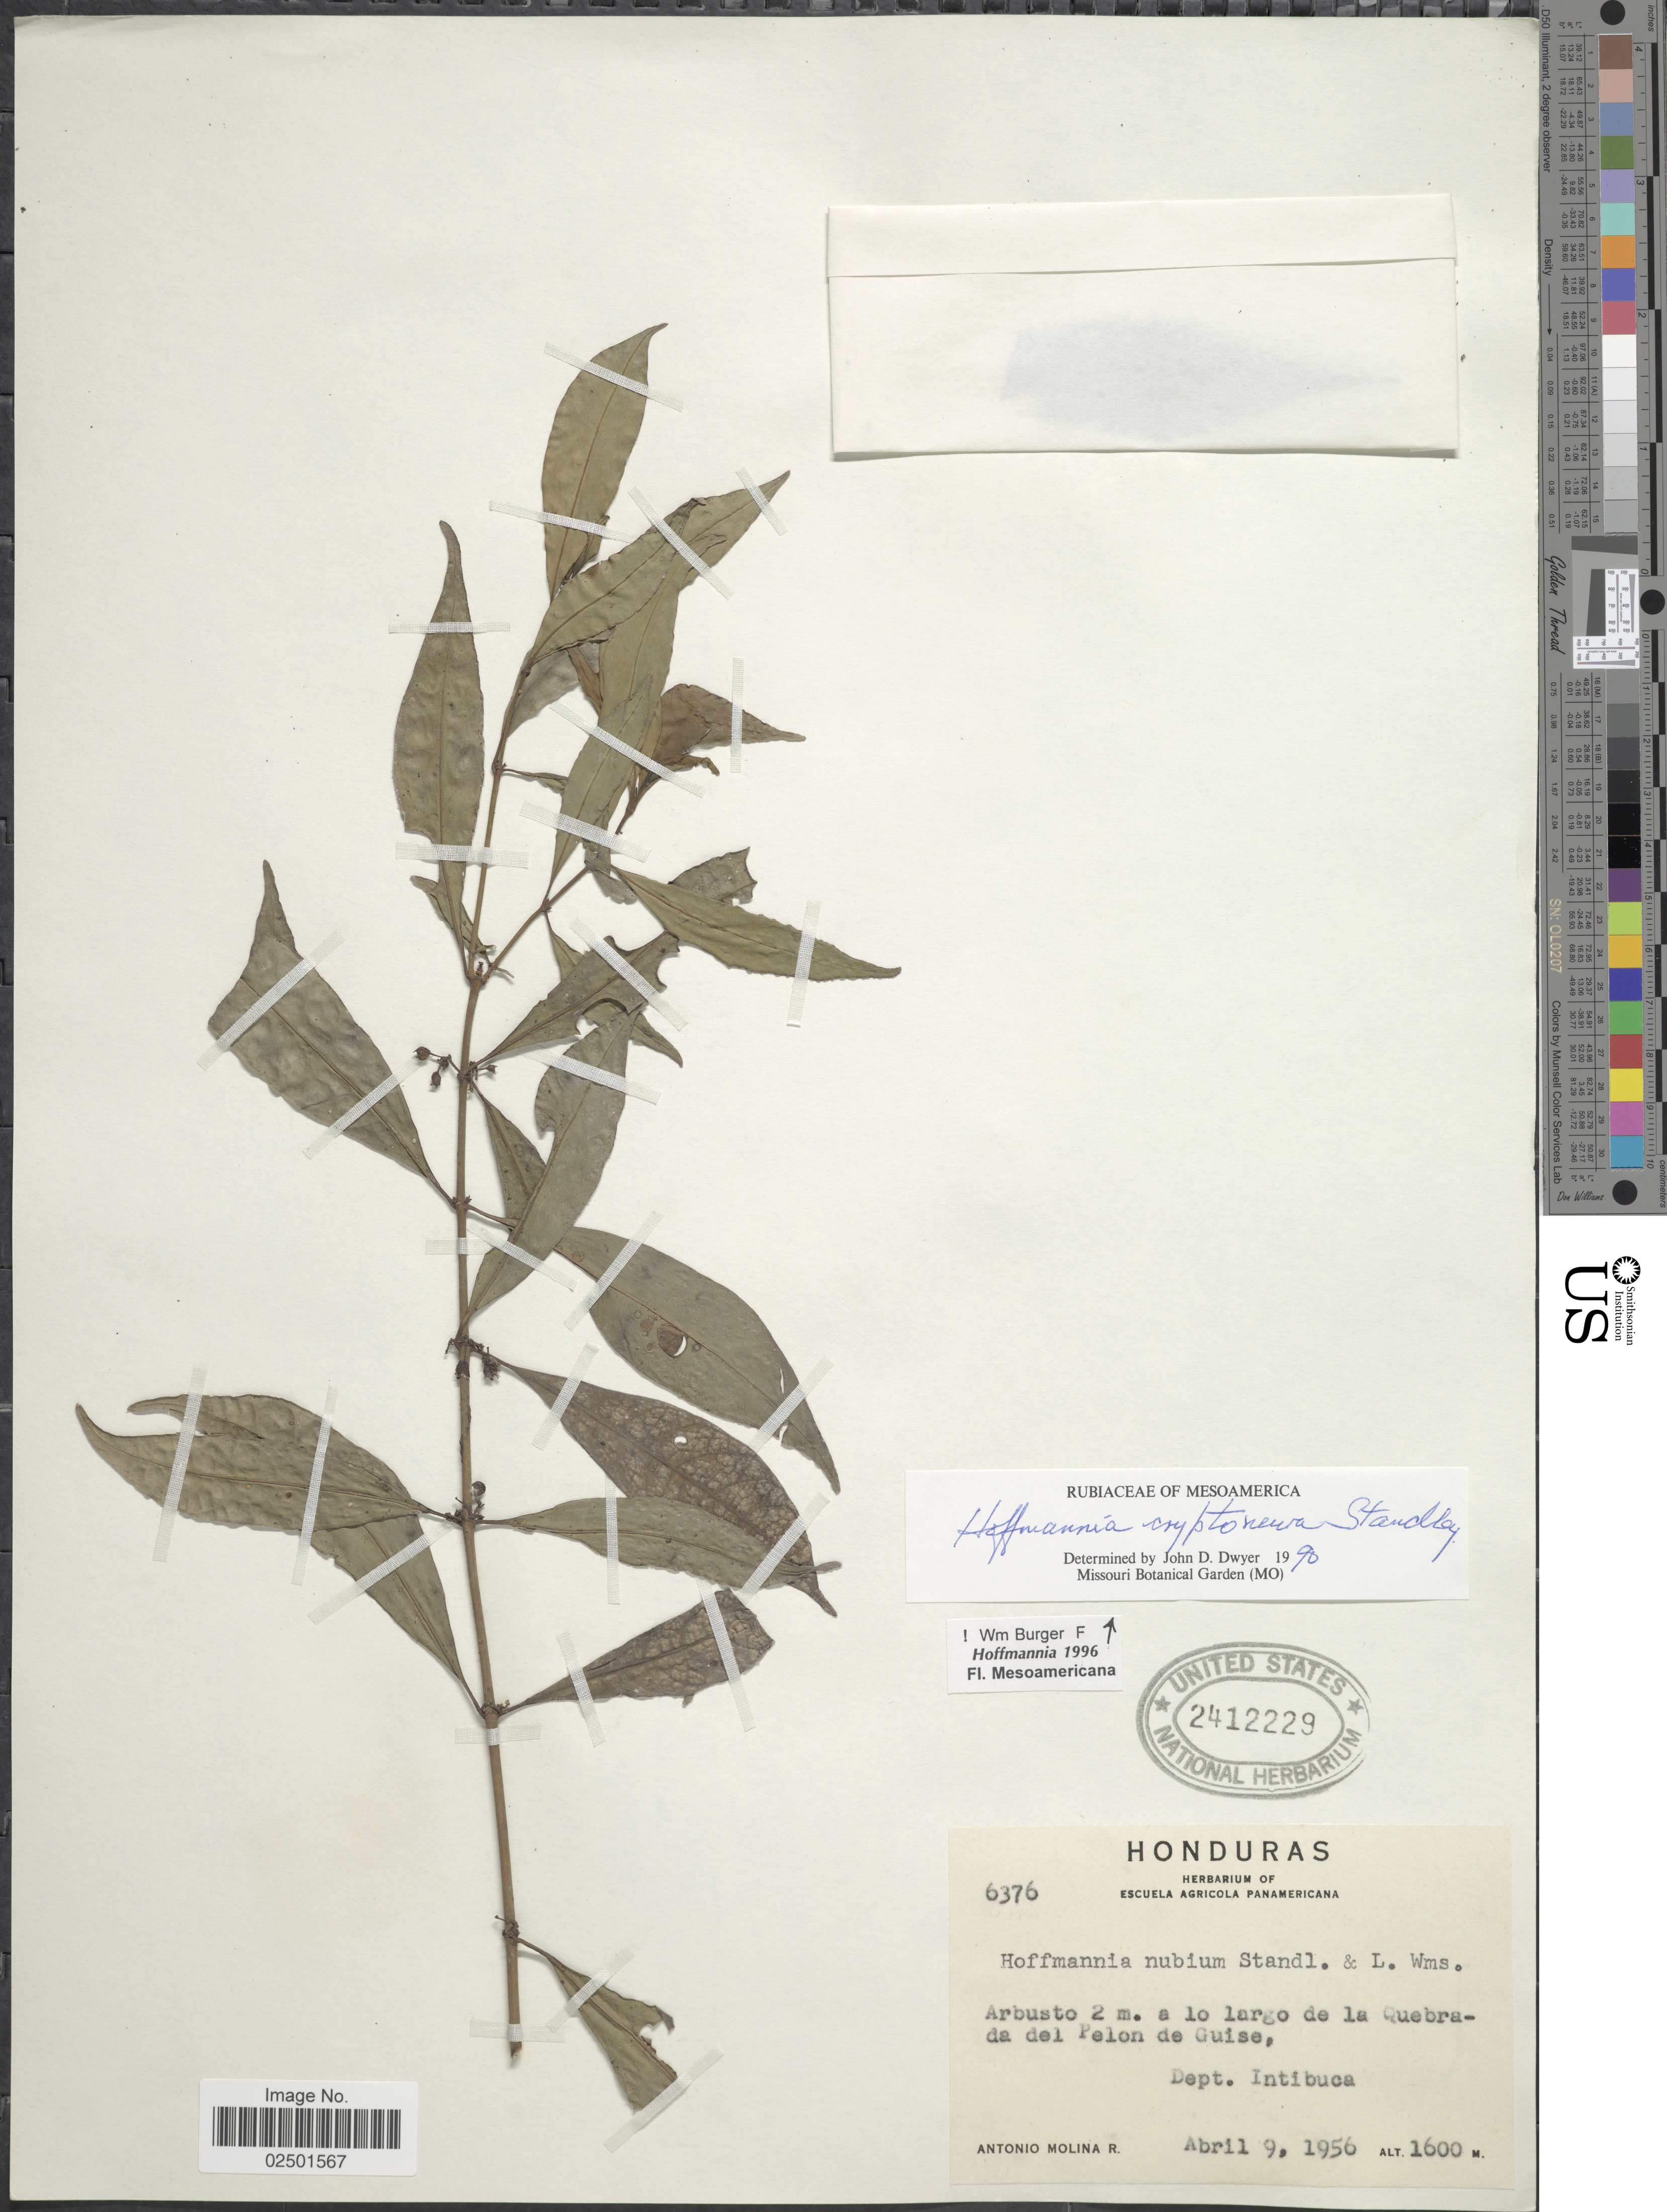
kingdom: Plantae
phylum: Tracheophyta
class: Magnoliopsida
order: Gentianales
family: Rubiaceae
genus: Hoffmannia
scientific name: Hoffmannia cryptoneura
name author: Standl.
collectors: A. Molina R.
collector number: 6376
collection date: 1956-04-09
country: Honduras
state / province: Intibuca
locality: A lo largo de la Quebrada del Pelon de Guise, Dept Intibuca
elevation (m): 1600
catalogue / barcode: US 2412229